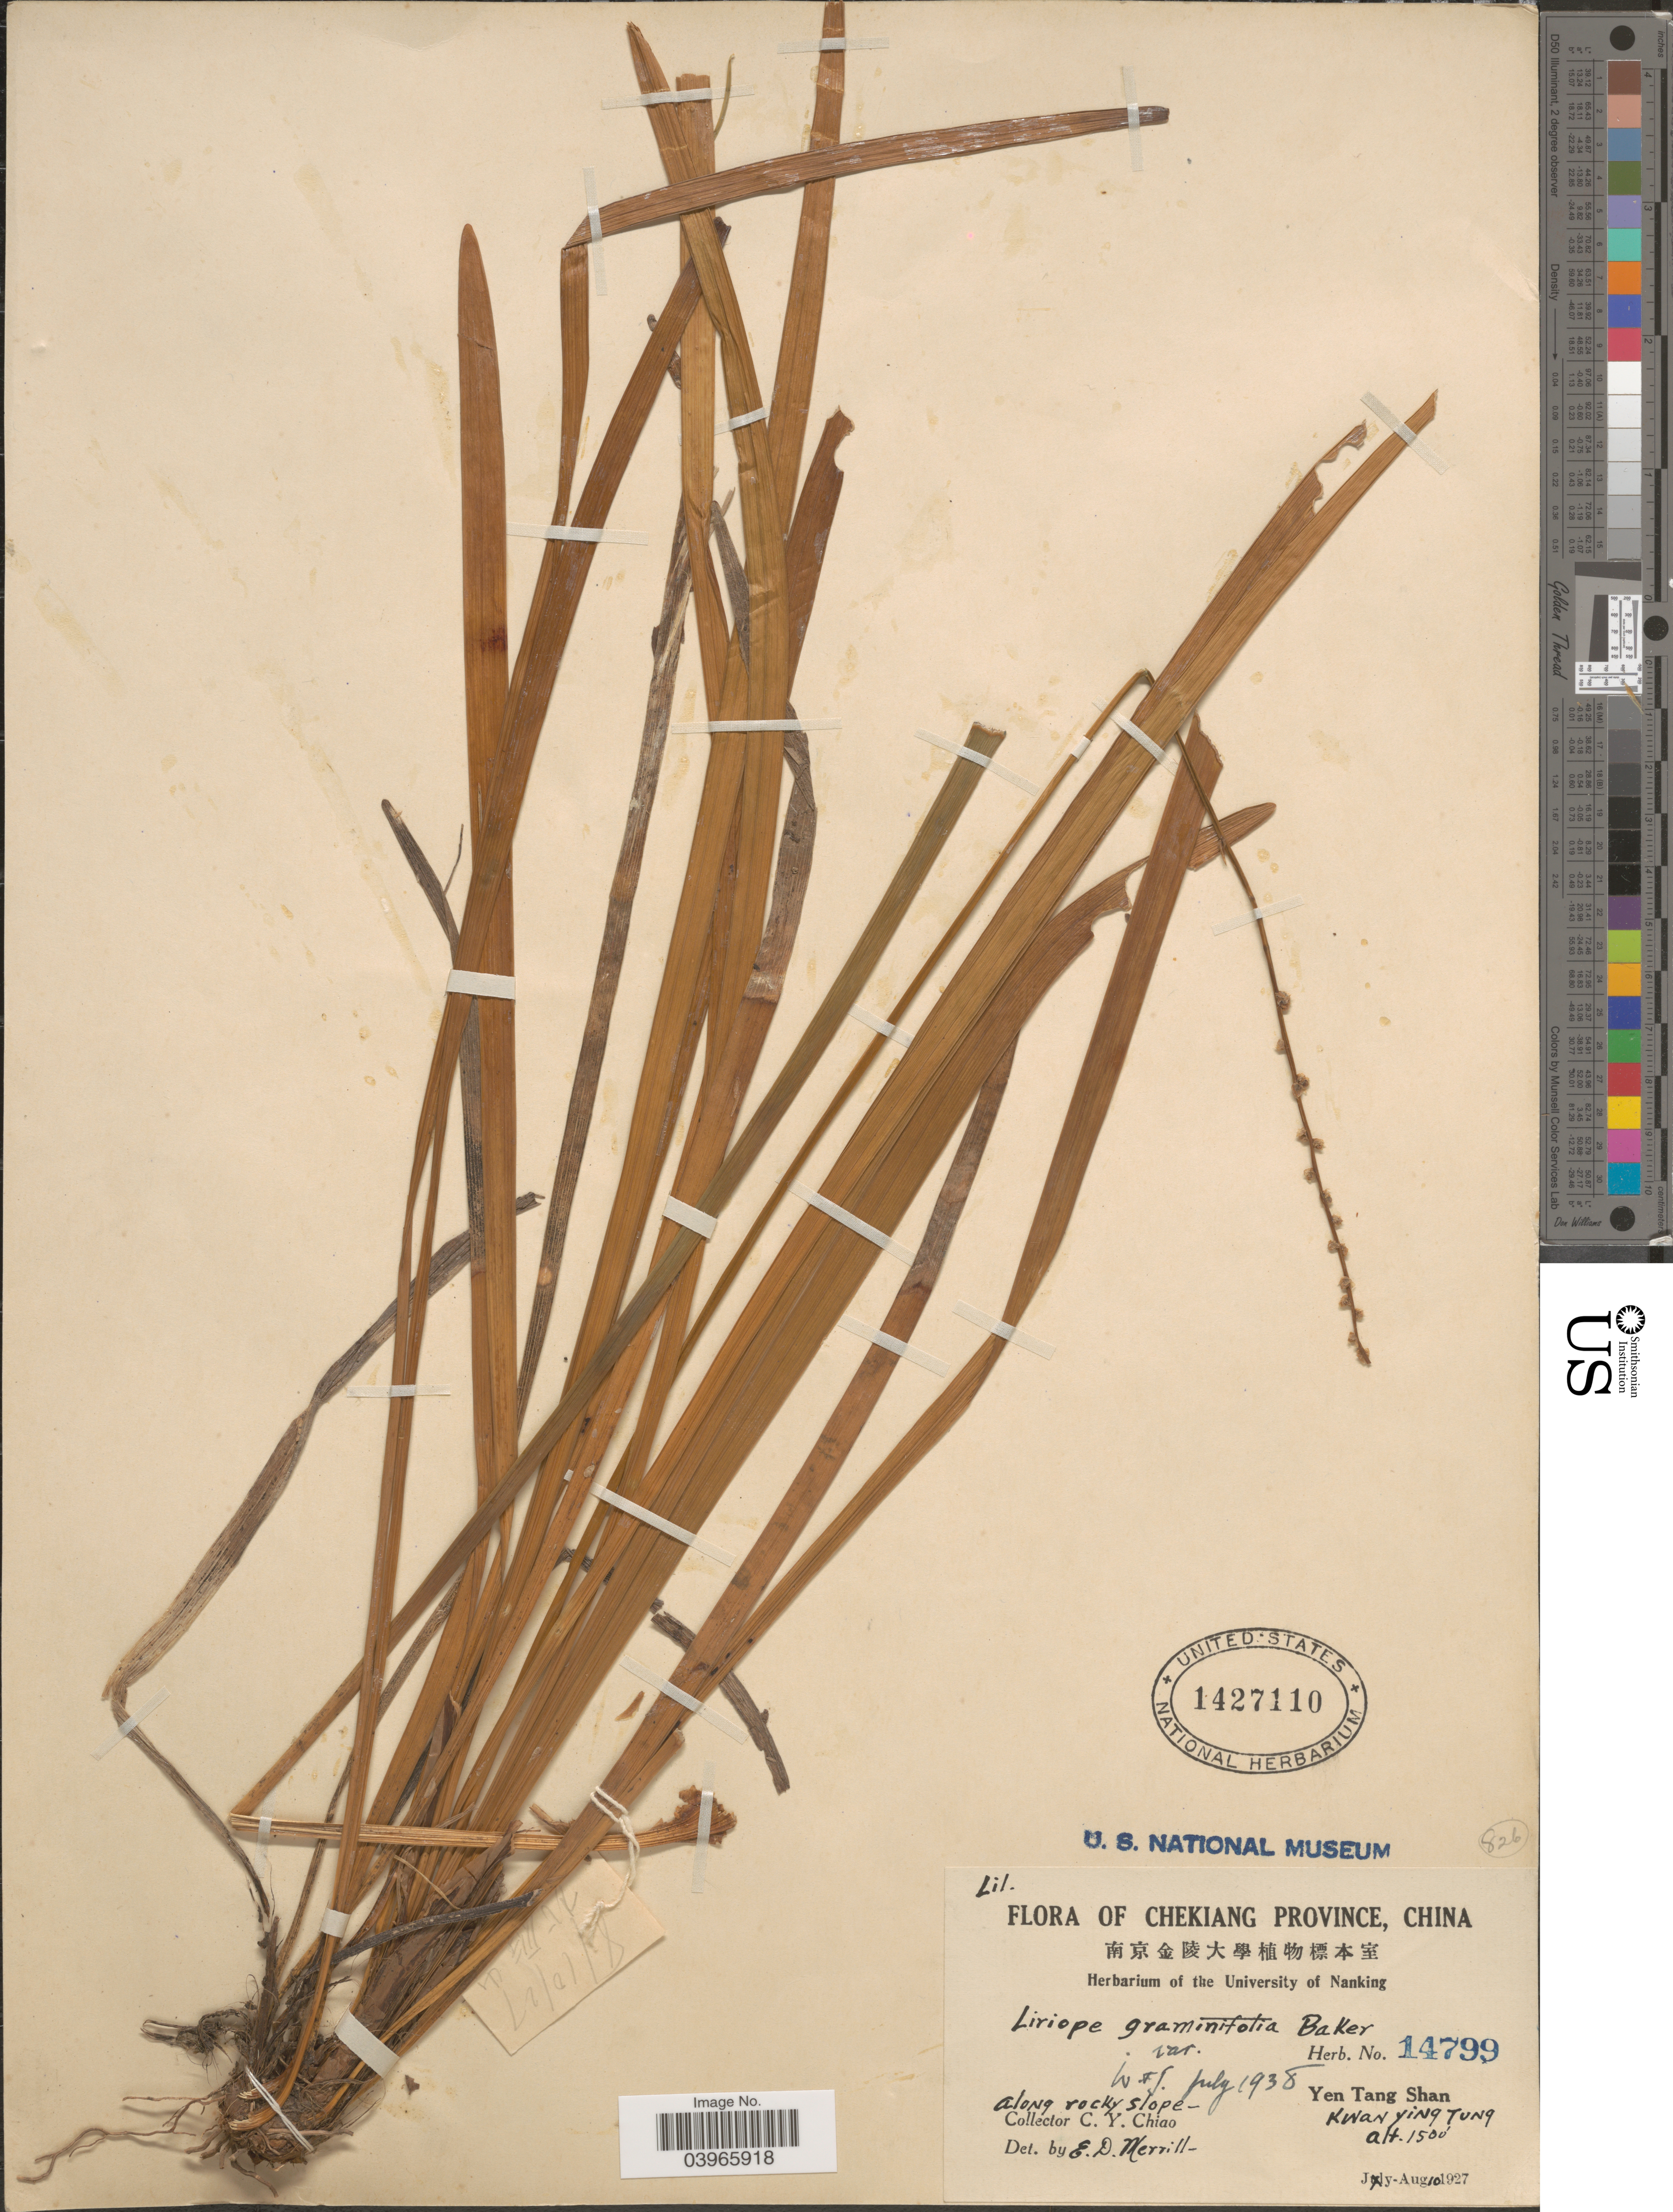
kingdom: Plantae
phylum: Tracheophyta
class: Liliopsida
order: Asparagales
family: Asparagaceae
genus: Liriope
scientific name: Liriope graminifolia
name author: (L.) Baker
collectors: C. Y. Chiao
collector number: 14799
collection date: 1927-08-10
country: China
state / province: Zhejiang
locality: Chekiang Province. Yen Tang Shan. Kwan Ying Tung.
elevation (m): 457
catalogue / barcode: US 1427110